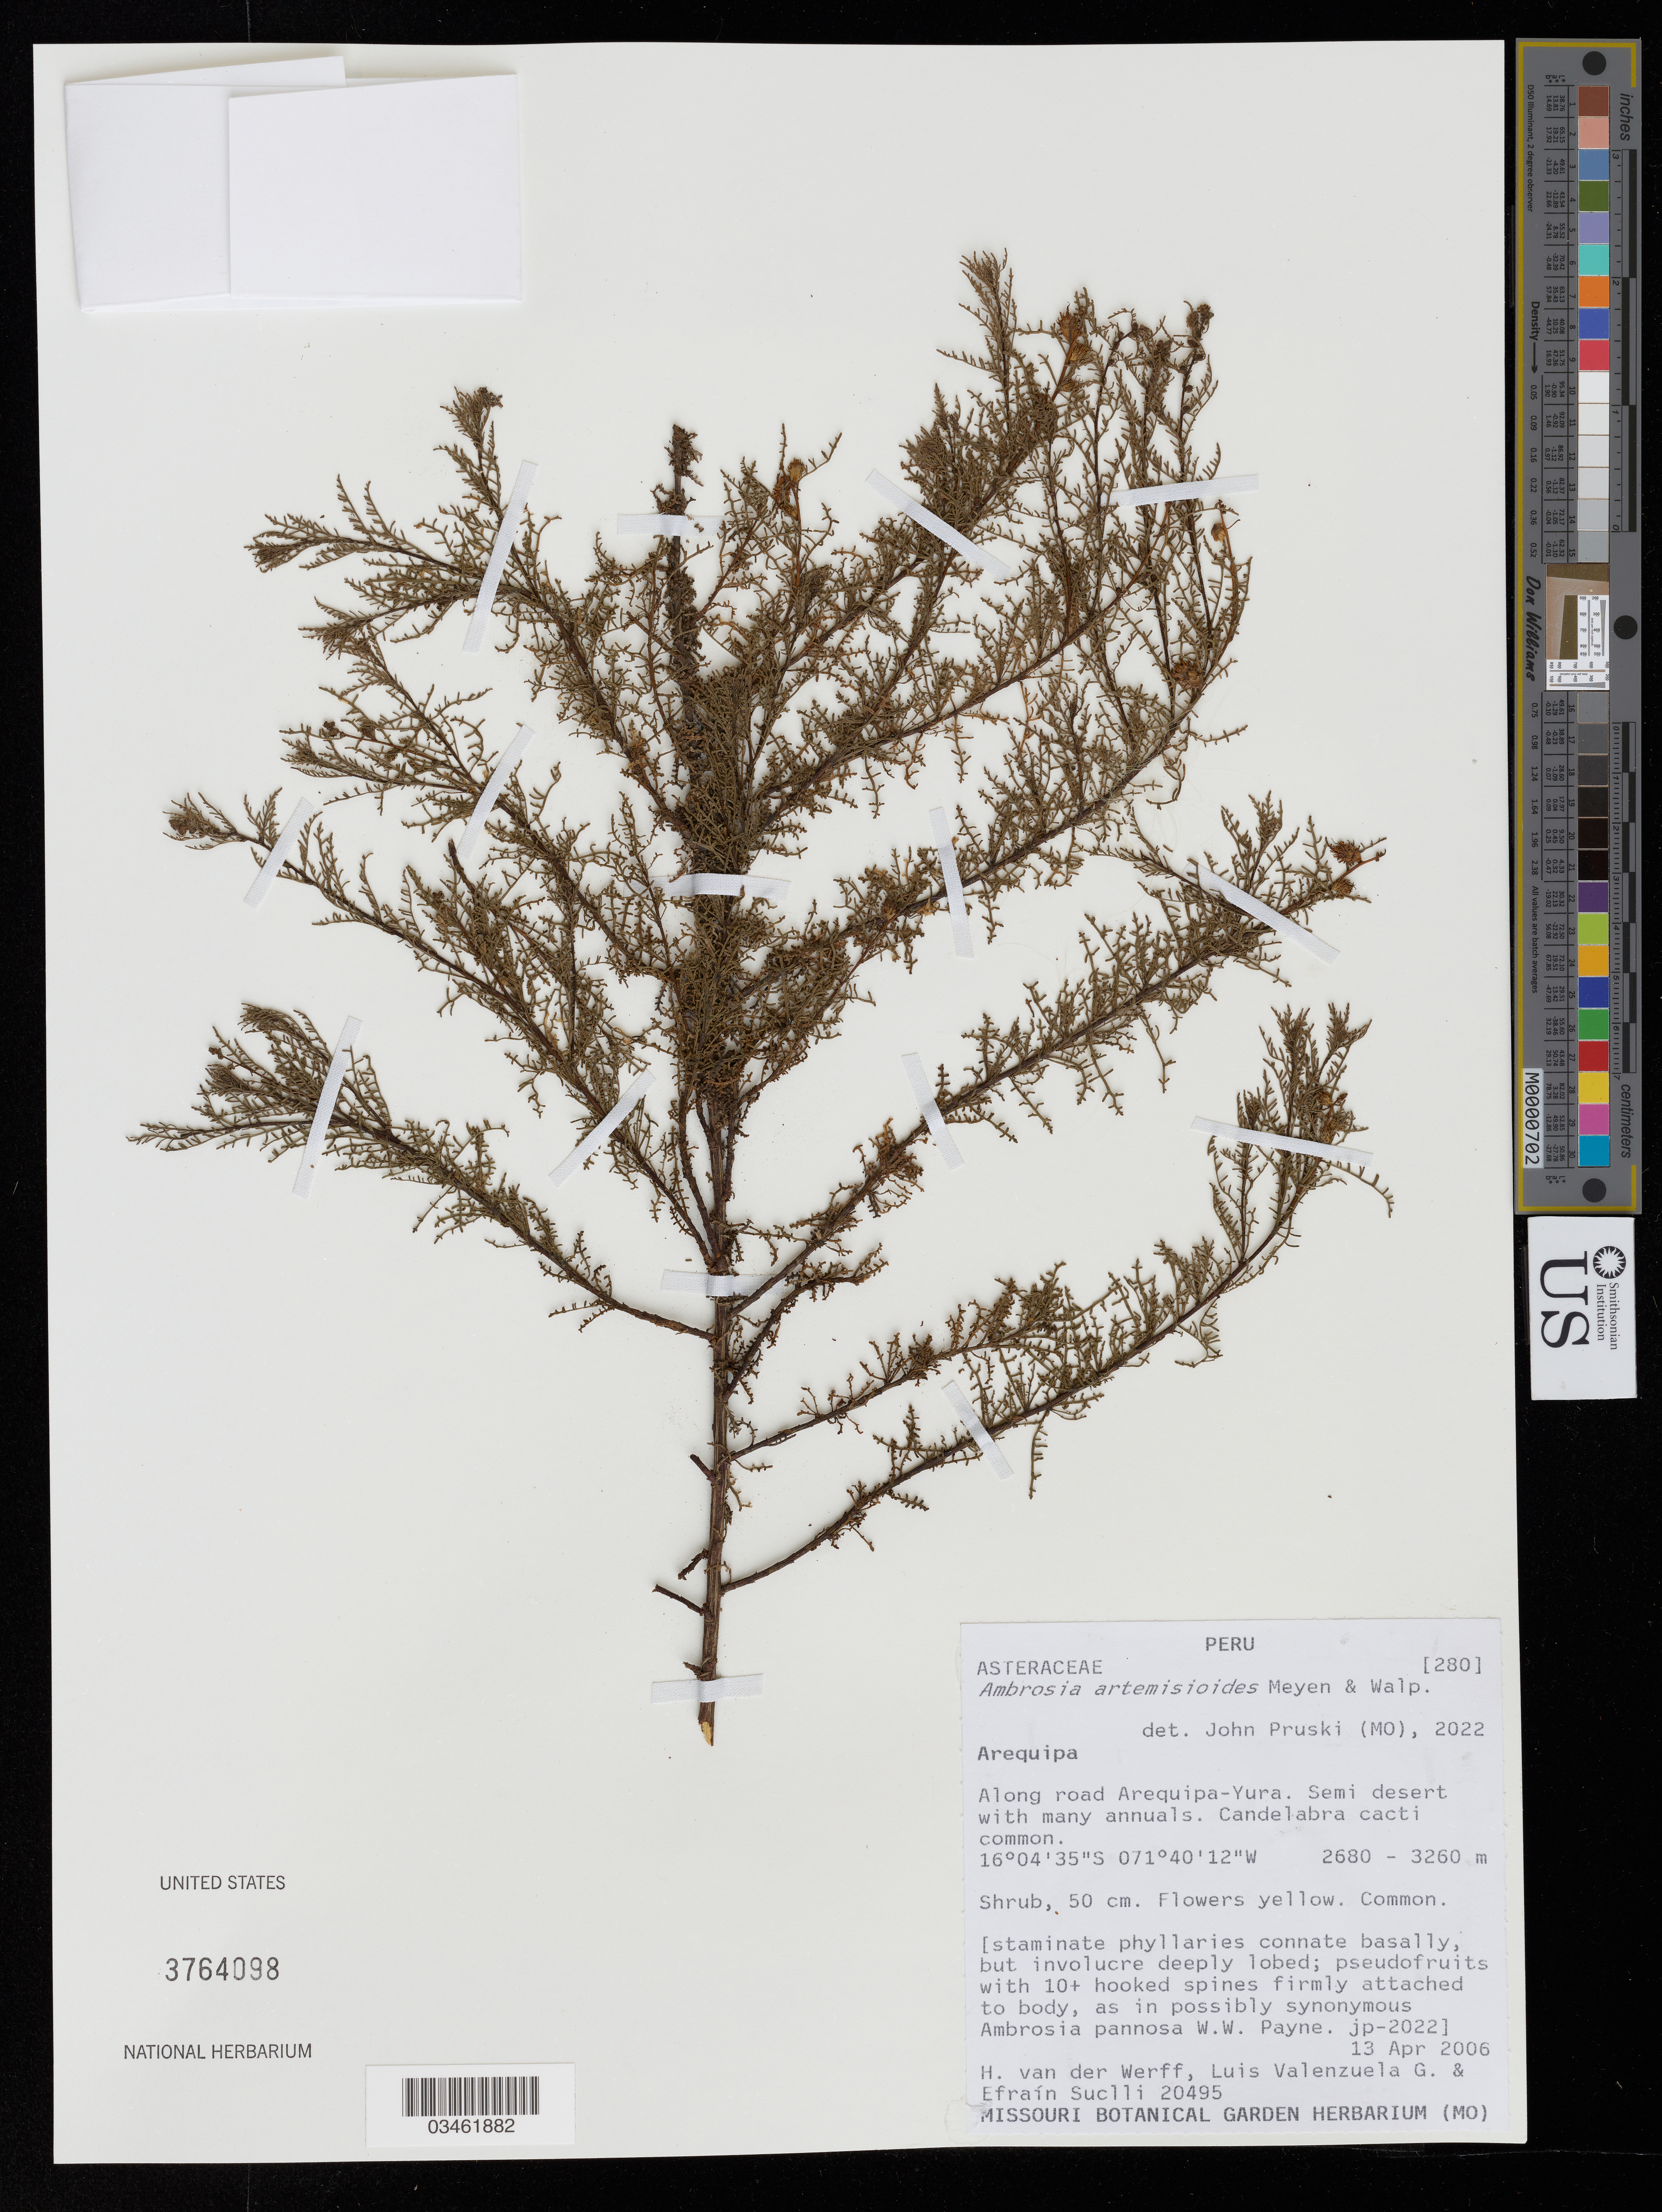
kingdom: Plantae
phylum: Tracheophyta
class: Magnoliopsida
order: Asterales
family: Asteraceae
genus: Ambrosia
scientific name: Ambrosia artemisioides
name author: Meyen & Walp. ex Meyen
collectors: H. van der Werff, L. Valenzuela & E. Suclli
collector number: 20495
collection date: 2006-04-13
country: Peru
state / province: Arequipa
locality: Along road Arequipa-Yura.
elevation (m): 2680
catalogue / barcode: US 3764098